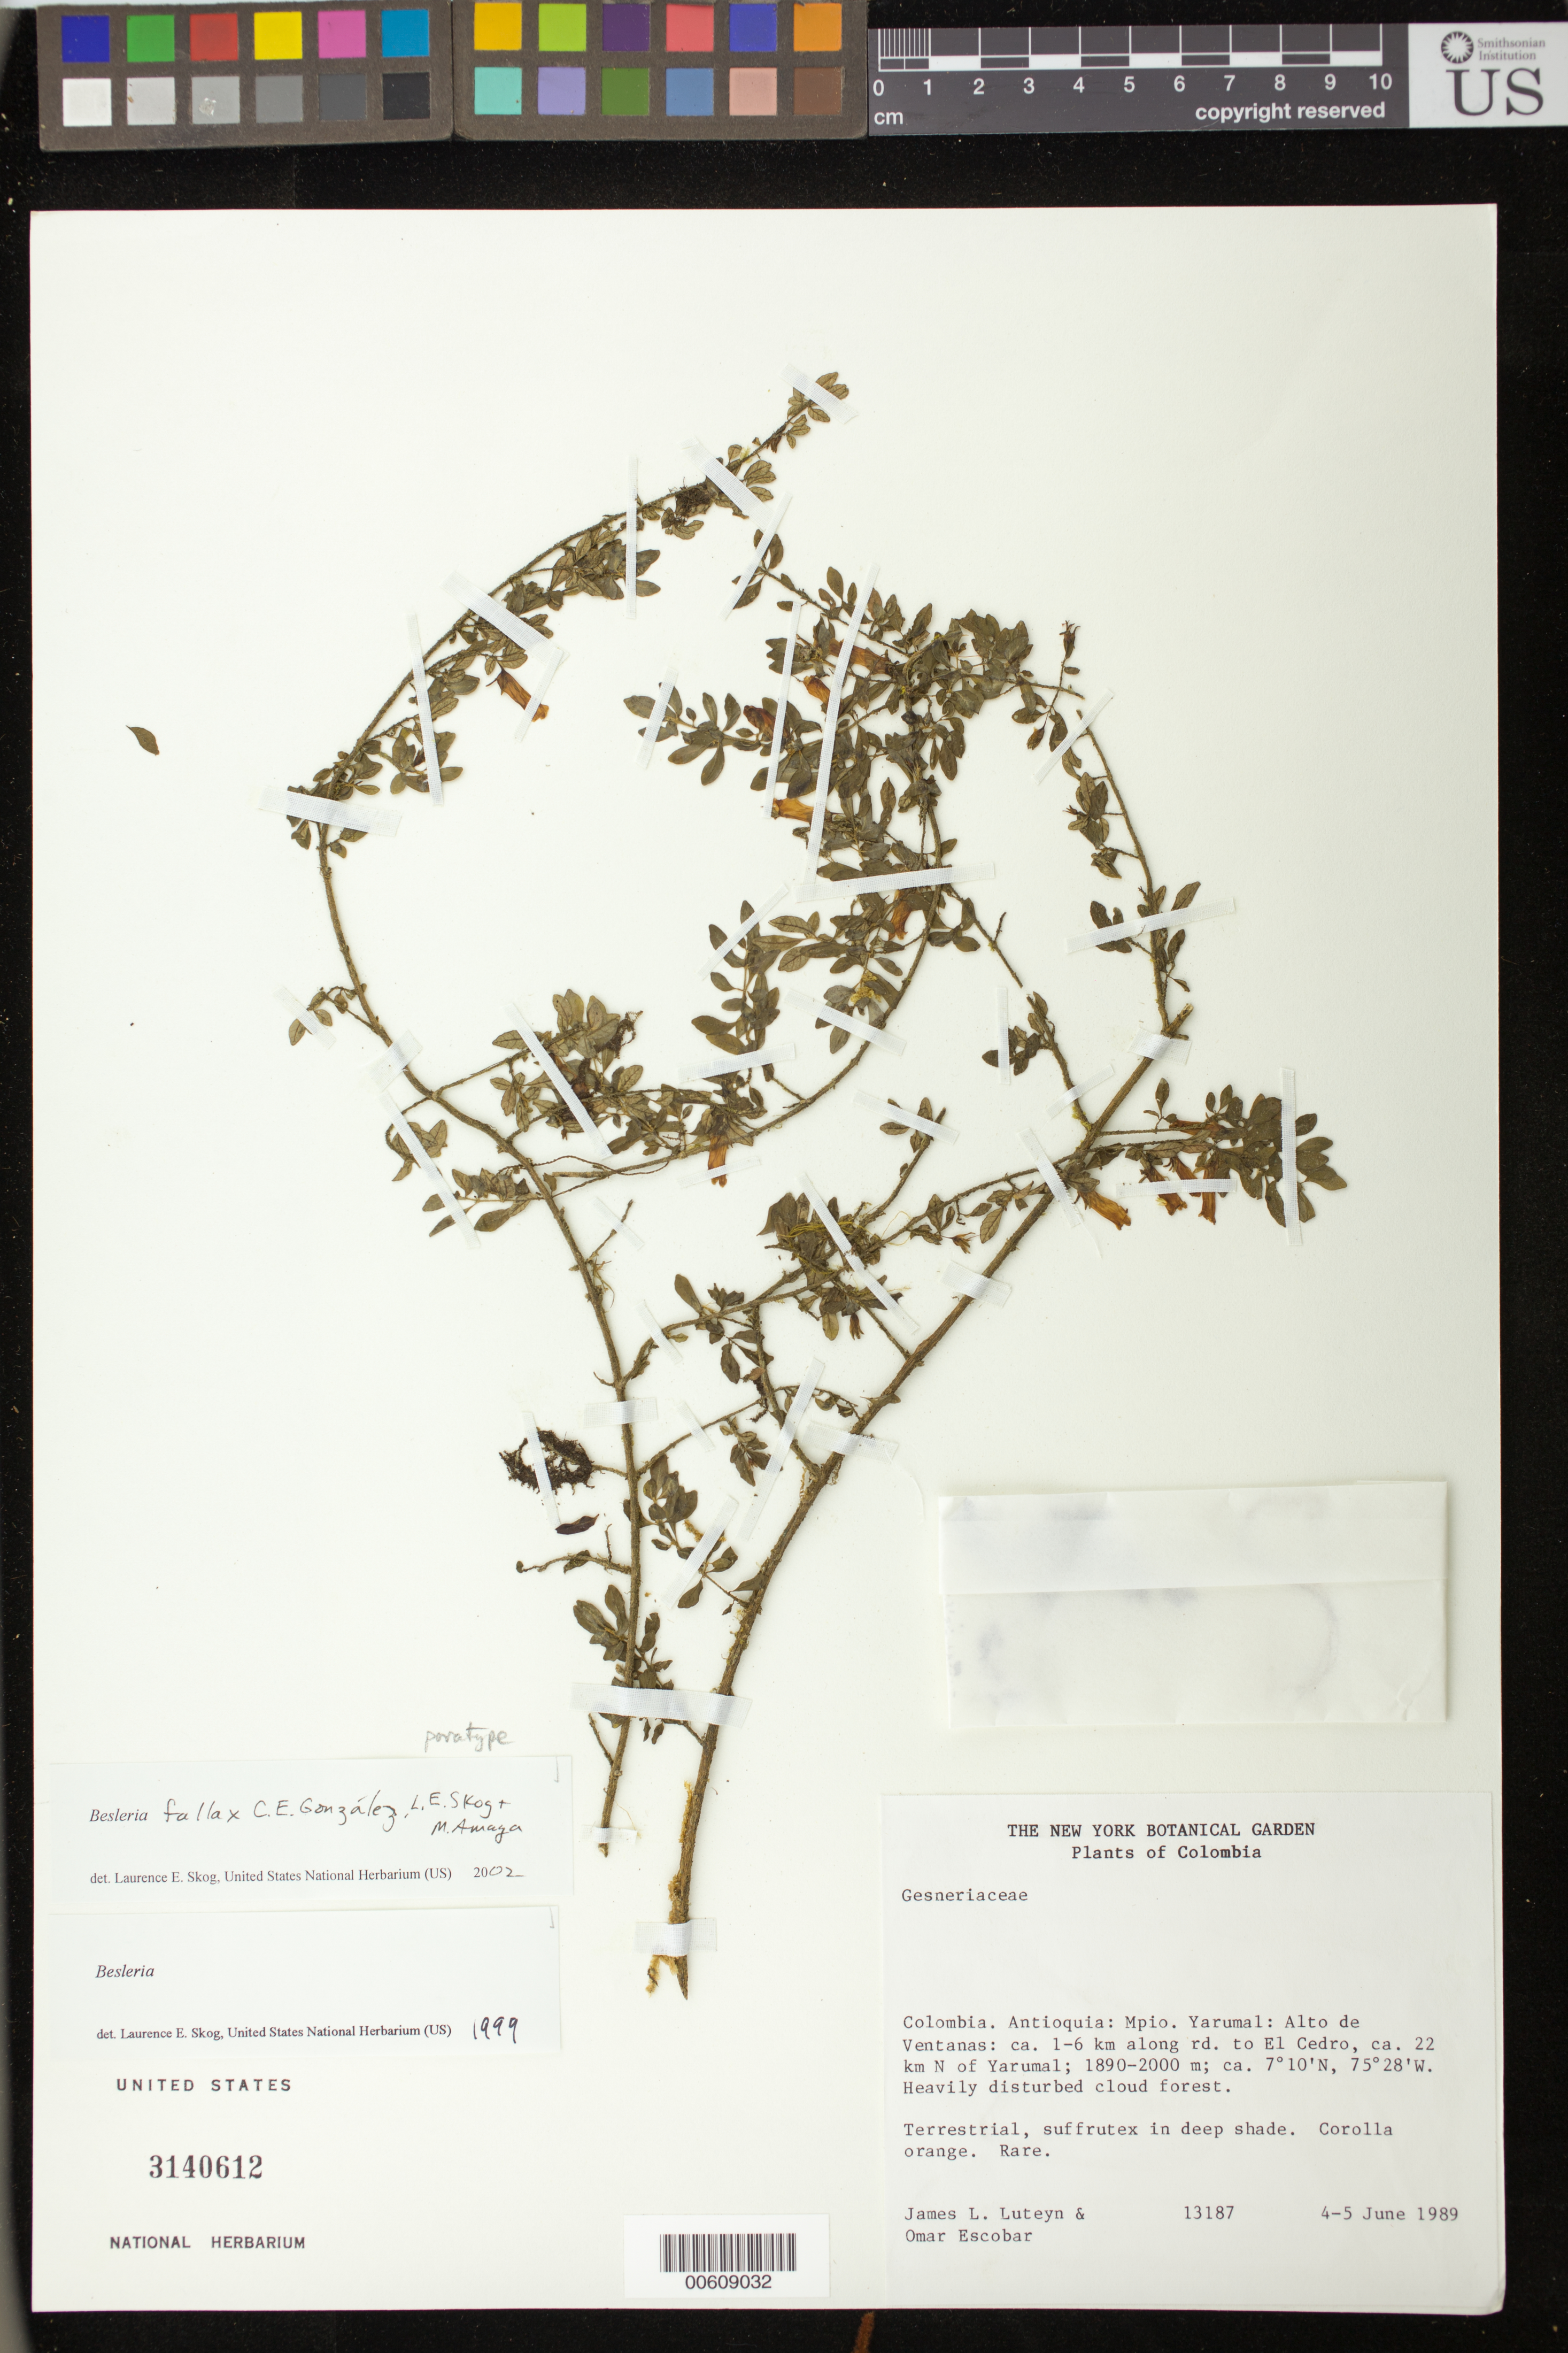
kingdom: Plantae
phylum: Tracheophyta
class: Magnoliopsida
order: Lamiales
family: Gesneriaceae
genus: Besleria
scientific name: Besleria fallax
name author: C.W. González et al.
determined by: Skog, Laurence E.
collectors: J. L. Luteyn & O. D. Escobar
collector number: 13187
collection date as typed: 4-5 Jun 1989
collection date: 1989-06-04/1989-06-05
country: Colombia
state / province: Antioquia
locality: Mpio. Yarumal: Alto de Ventenas: ca. 1-6 km along rd. to El Cedro, ca. 22 km N of Yarumal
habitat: Heavily disturbed cloud forest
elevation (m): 1890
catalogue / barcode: US 3140612